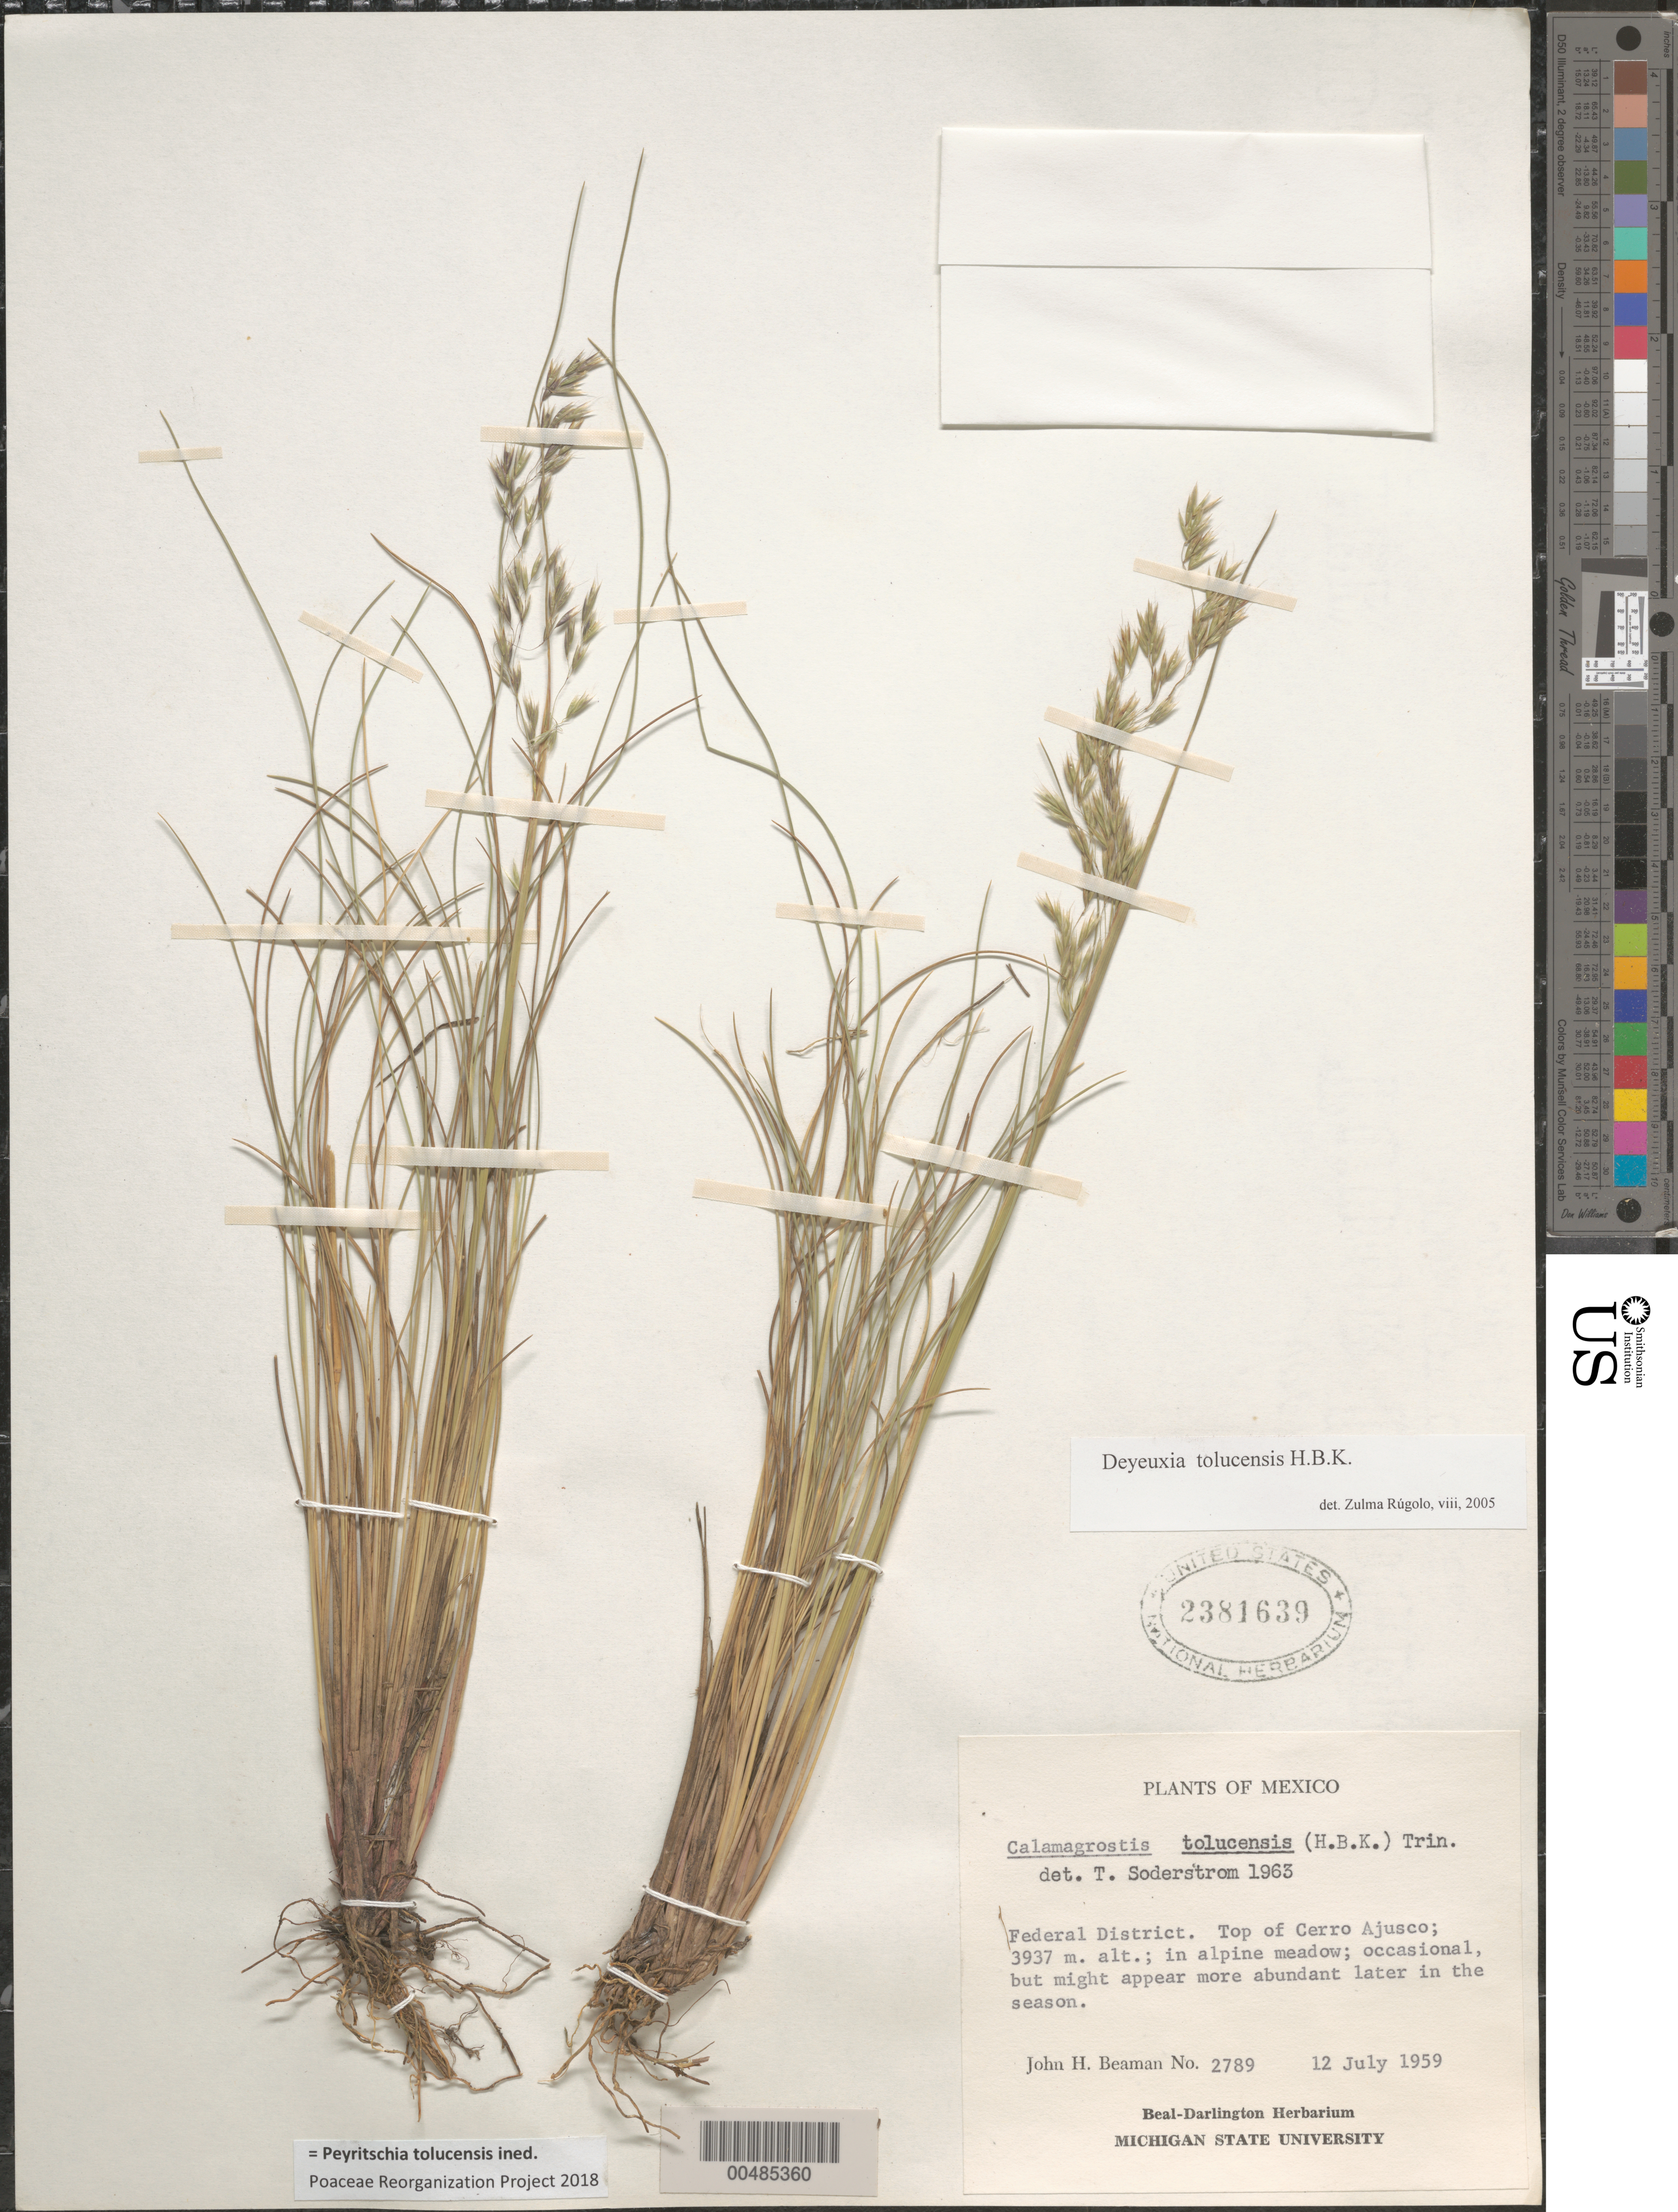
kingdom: Plantae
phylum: Tracheophyta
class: Liliopsida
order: Poales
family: Poaceae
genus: Peyritschia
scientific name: Peyritschia tolucensis ined.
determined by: Poaceae Reorganization Project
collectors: J. H. Beaman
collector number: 2789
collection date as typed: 12 Jul 1959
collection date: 1959-07-12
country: Mexico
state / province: Distrito Federal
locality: Top of Cerro Ajusco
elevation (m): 3937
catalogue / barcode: US 2381639